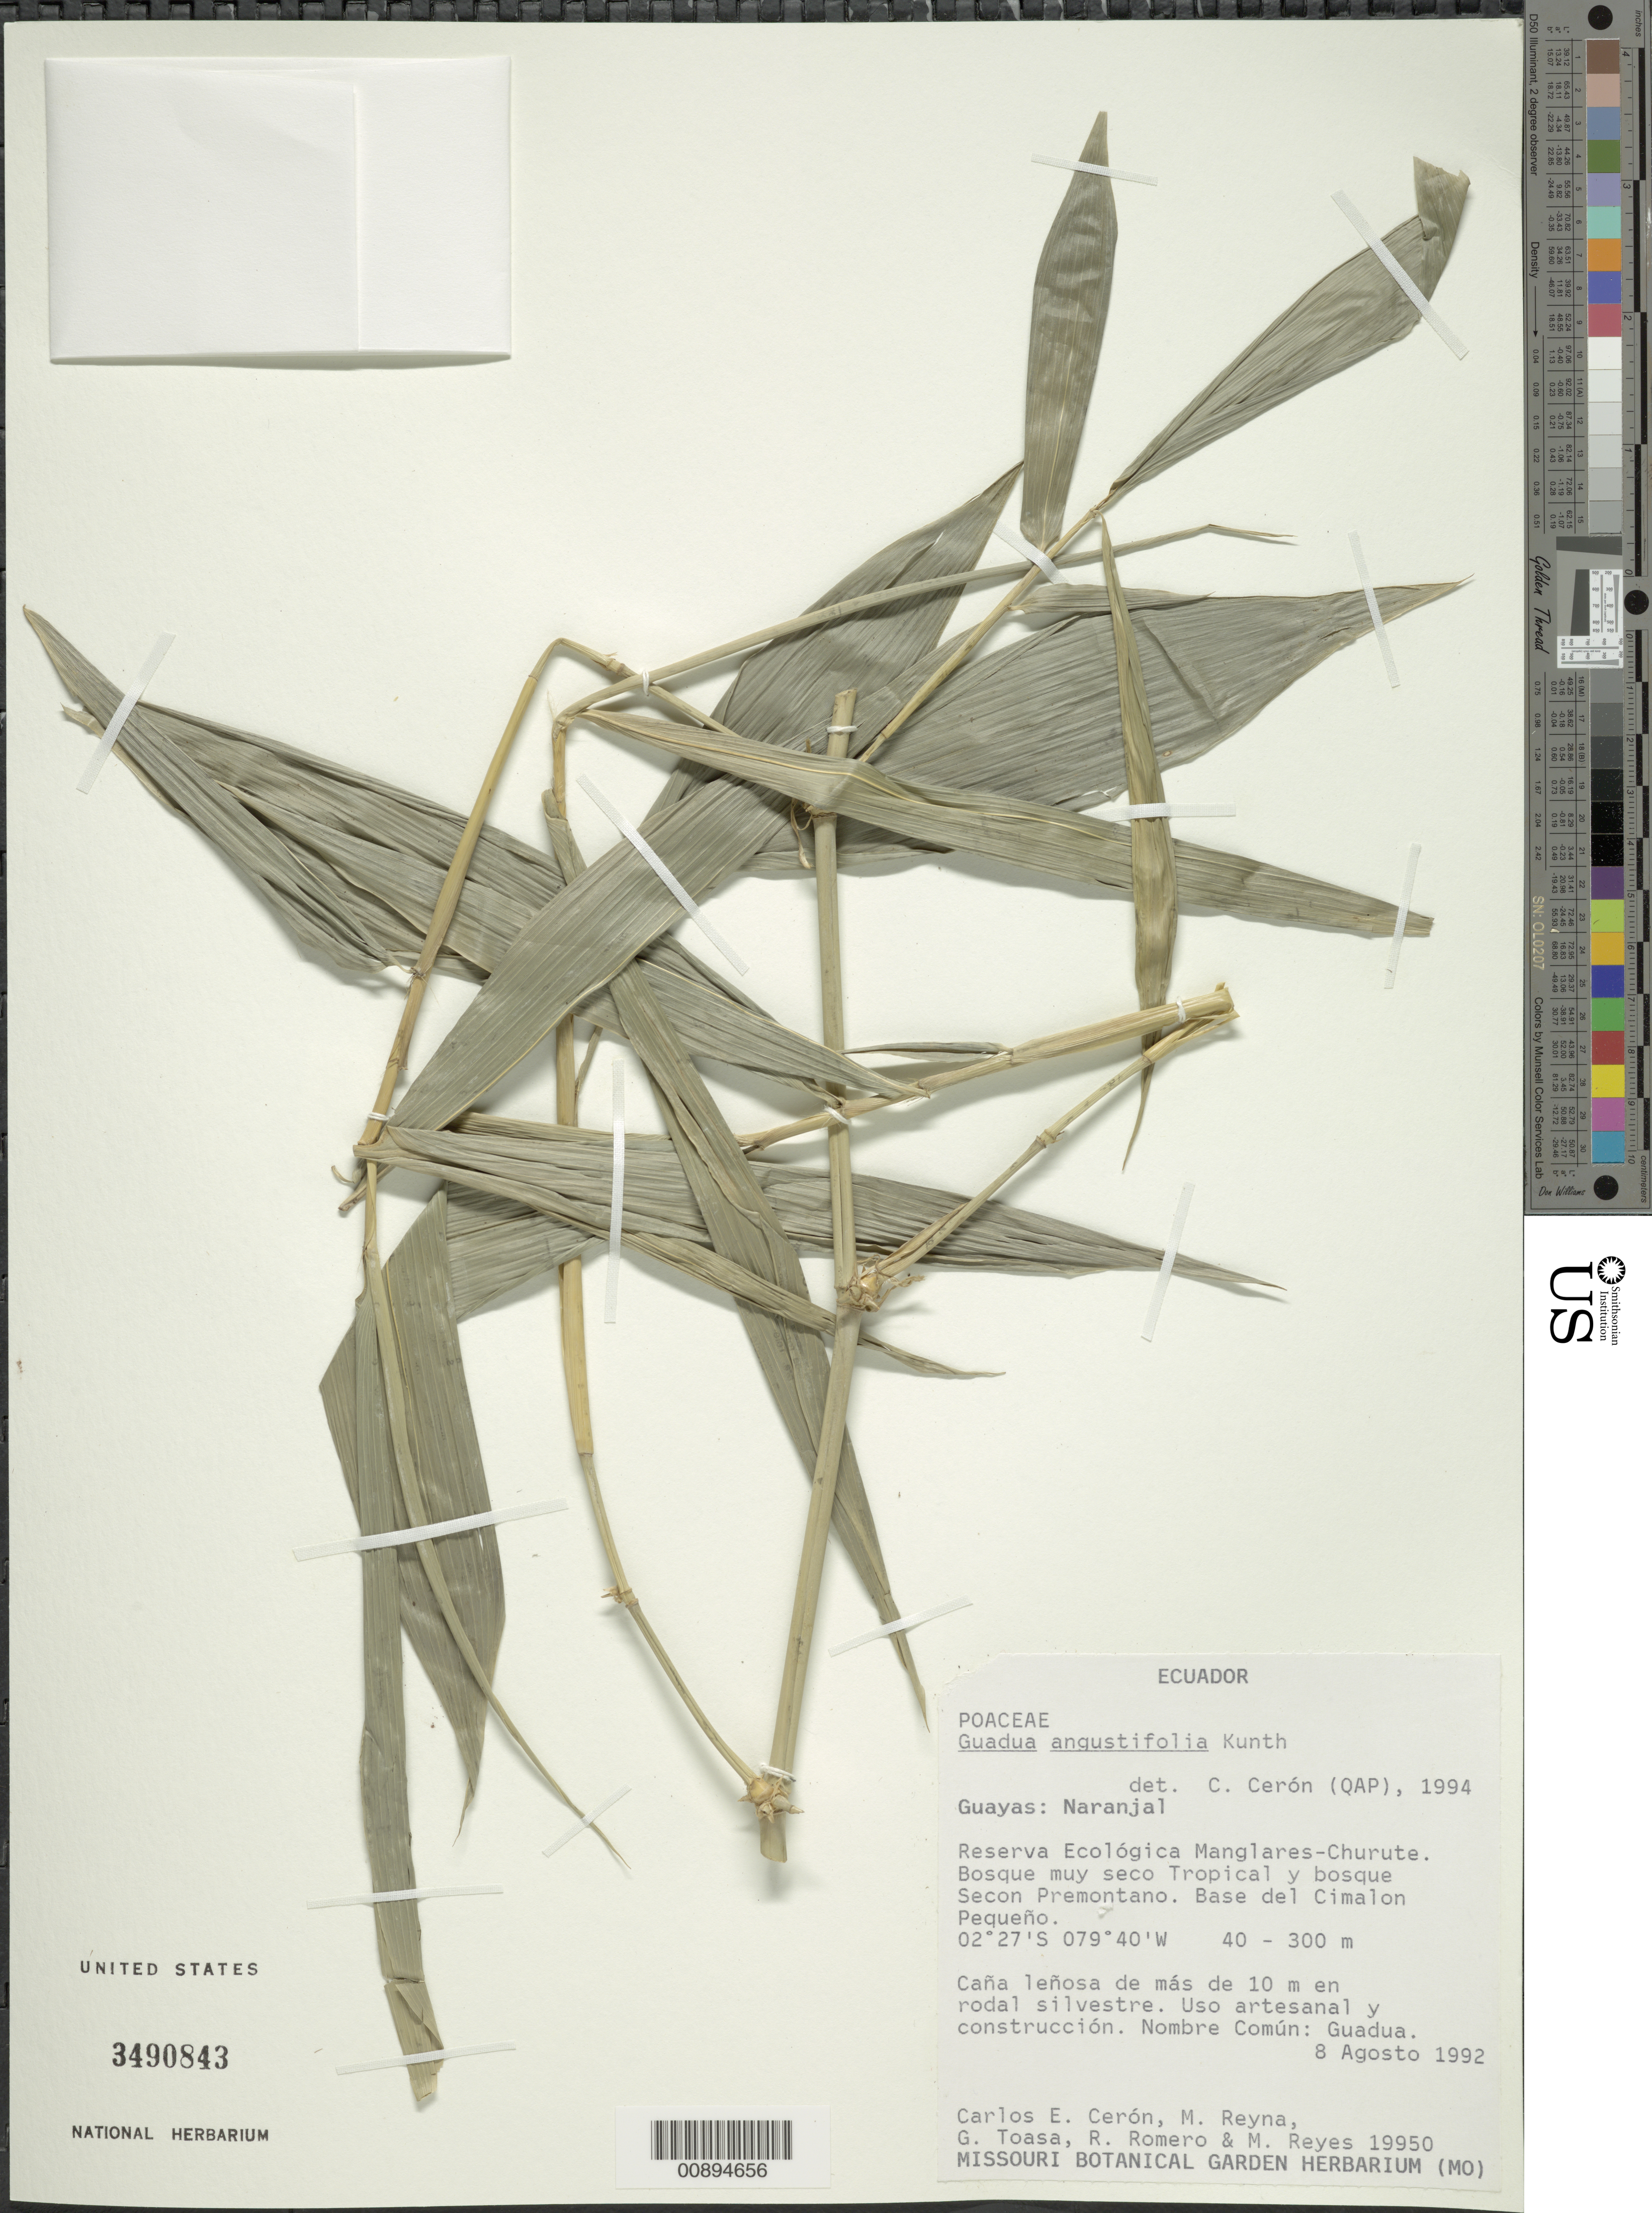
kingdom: Plantae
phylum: Tracheophyta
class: Liliopsida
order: Poales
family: Poaceae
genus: Guadua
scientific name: Guadua angustifolia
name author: Kunth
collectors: C. E. Cerón M., M. Reyna, G. Toasa, R. Romero & M. Reyes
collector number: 19950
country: Ecuador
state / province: Guayas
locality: Naranjal, Reserva Ecologica Manglares, Churute, base del Cimalon Pequeno.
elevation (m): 40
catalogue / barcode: US 3490843